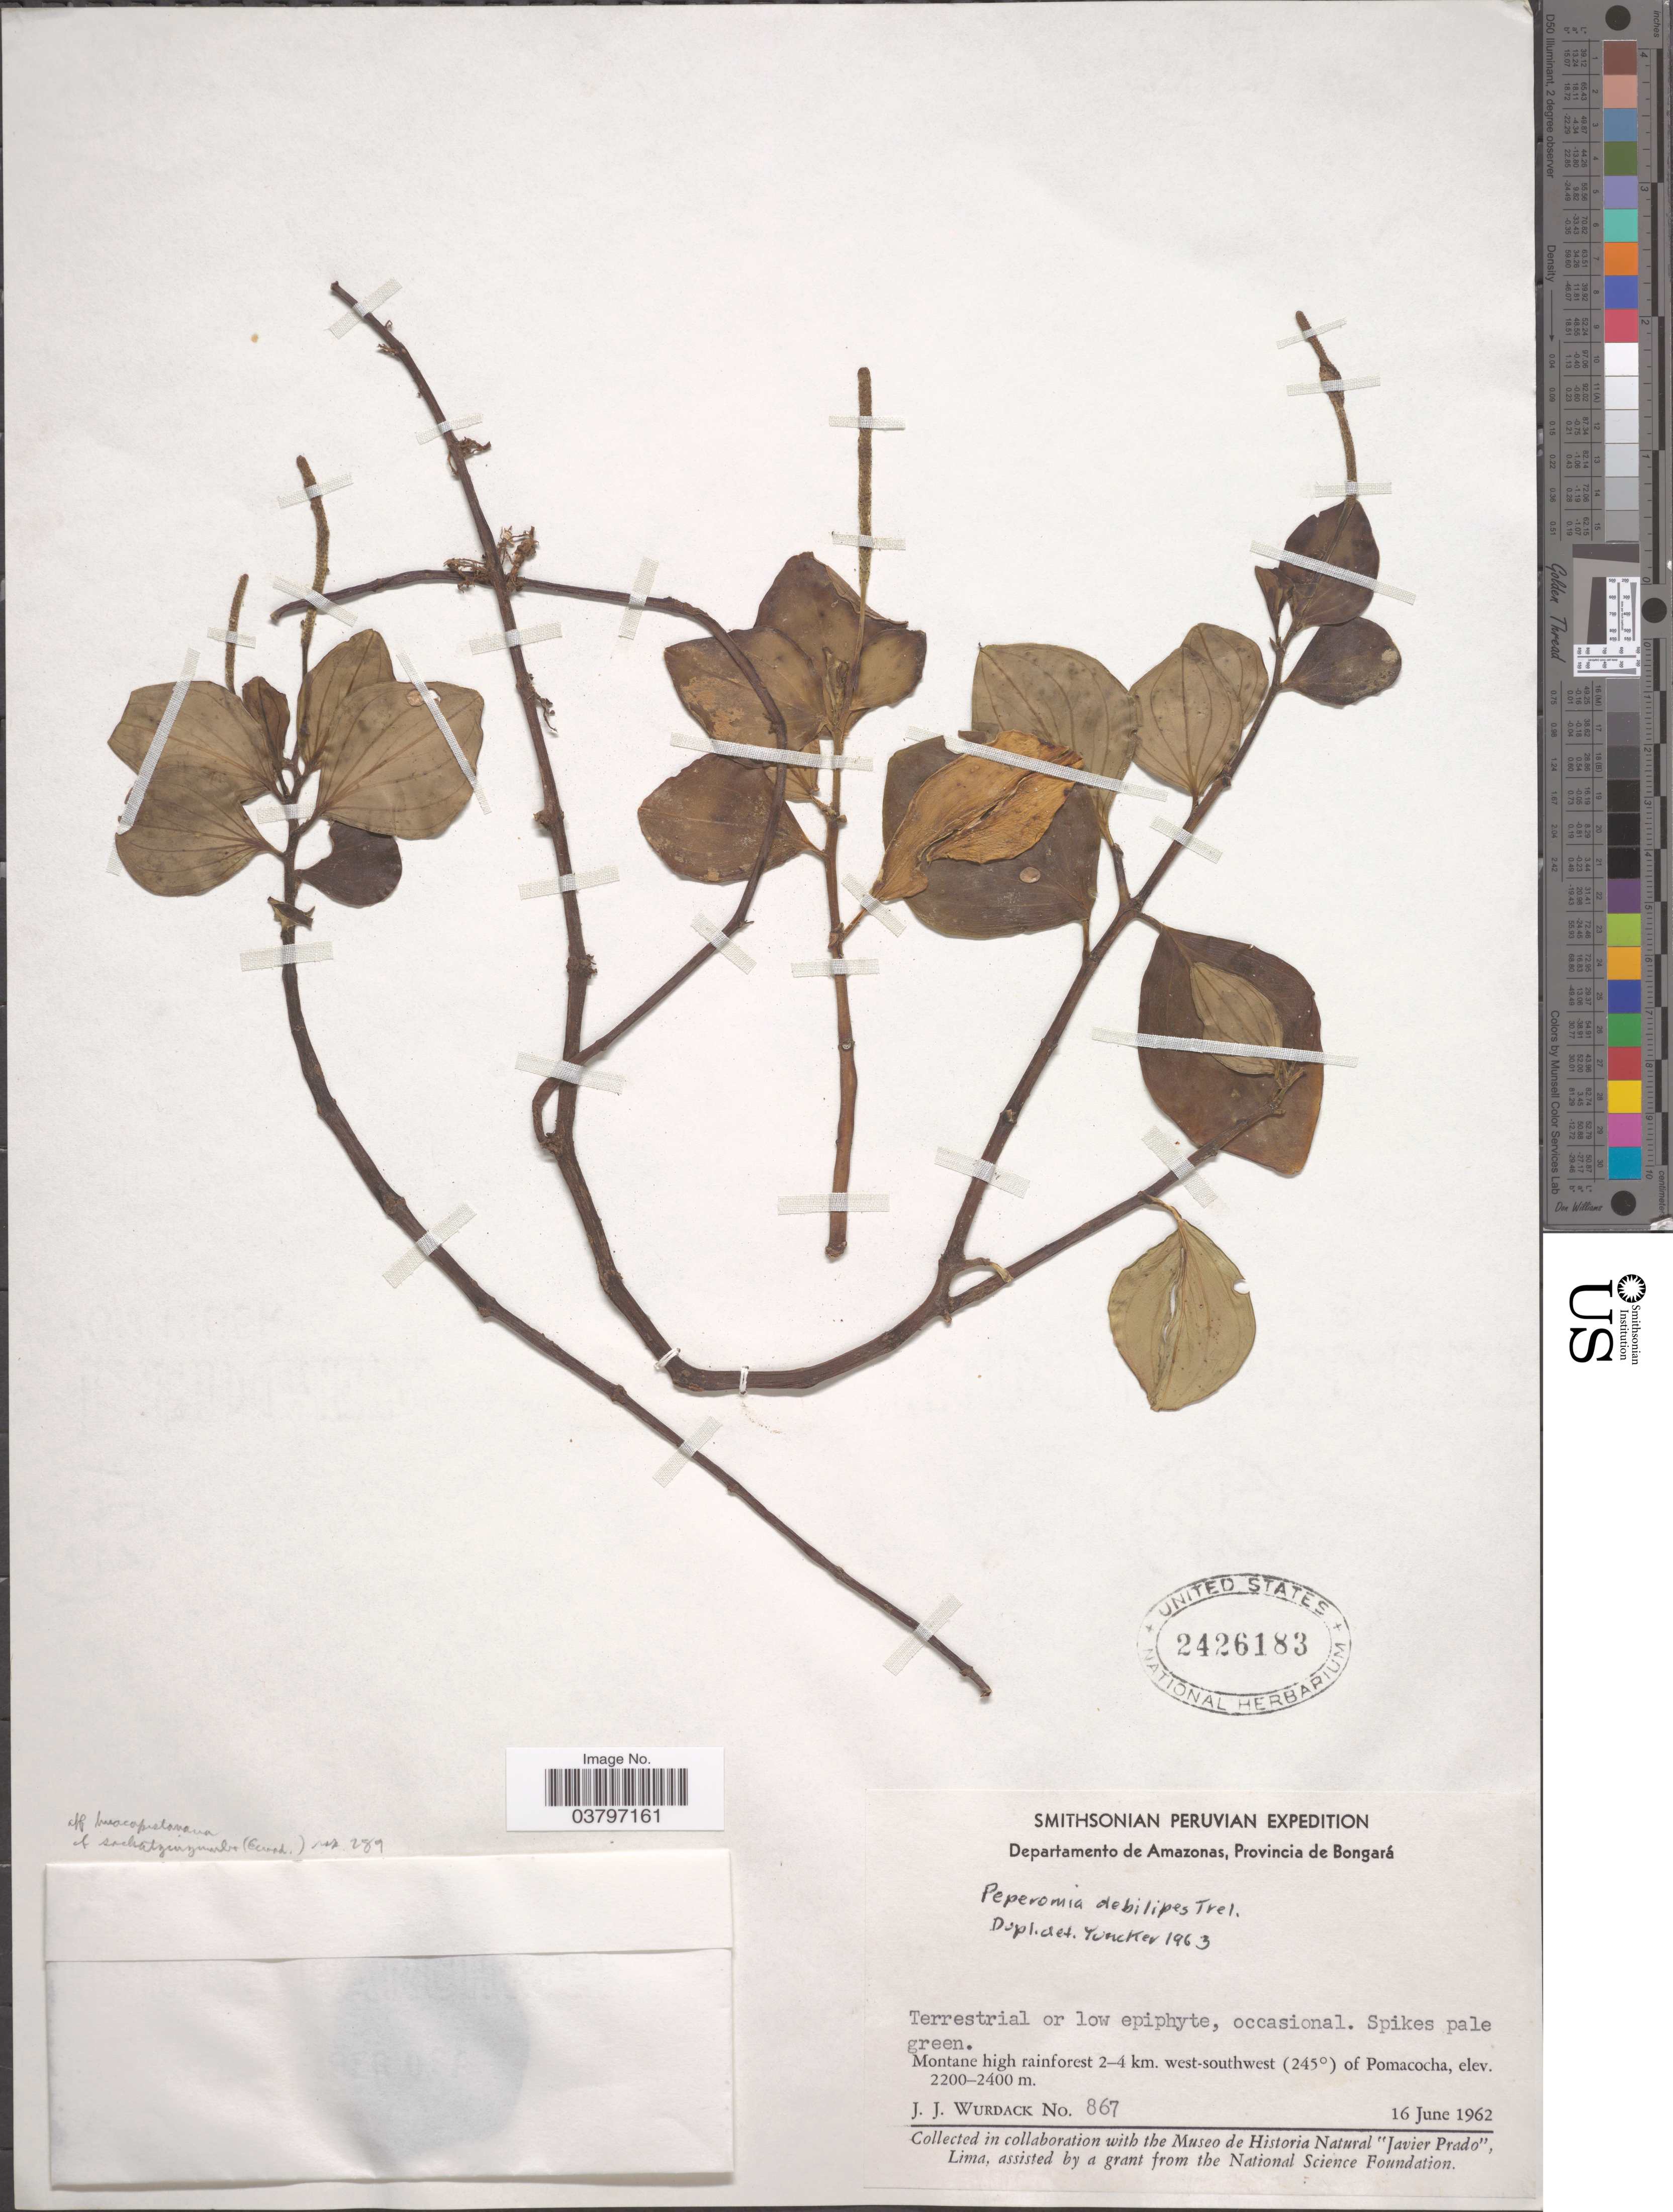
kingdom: Plantae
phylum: Tracheophyta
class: Magnoliopsida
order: Piperales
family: Piperaceae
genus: Peperomia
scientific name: Peperomia debilipes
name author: Trel. in J.F. Macbr.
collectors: J. J. Wurdack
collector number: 867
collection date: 1962-06-16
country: Peru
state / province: Amazonas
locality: Departamento de Amazonas, Provincia de Bongará. Montane high rainforest 2-4 km. west-southwest (245º) of Pomacocha.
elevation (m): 2200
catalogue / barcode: US 2426183